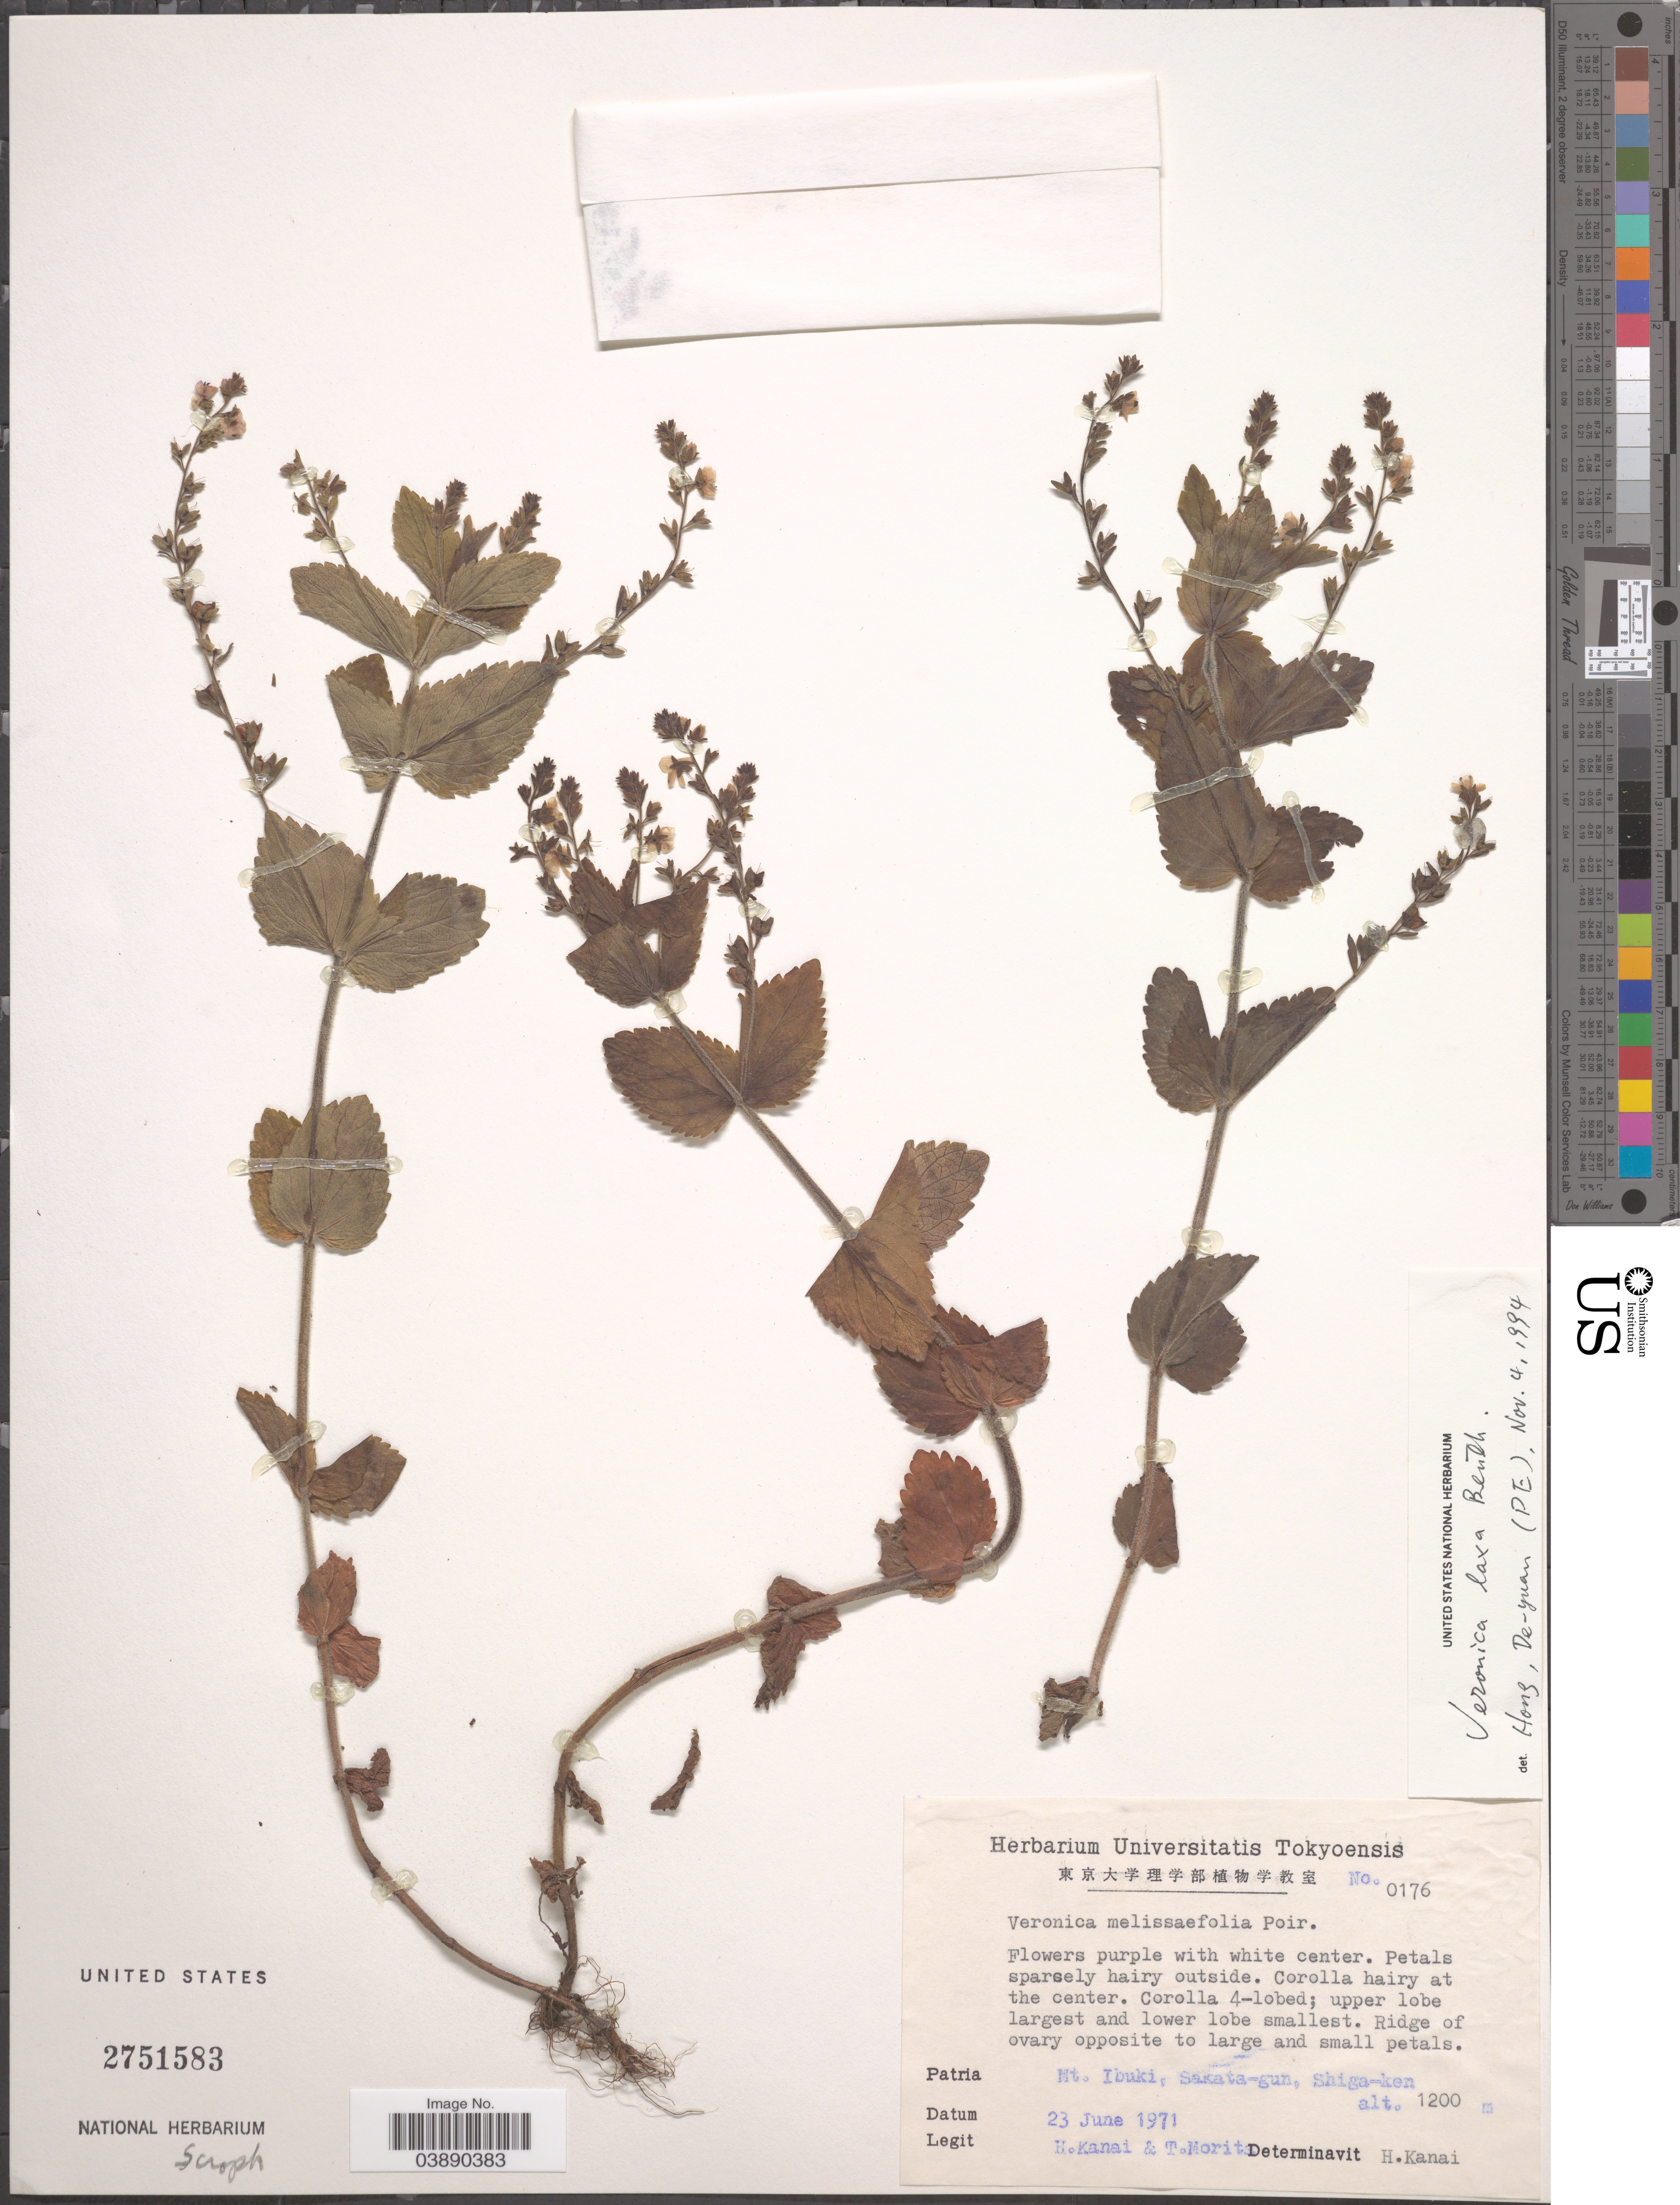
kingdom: Plantae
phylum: Tracheophyta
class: Magnoliopsida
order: Lamiales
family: Plantaginaceae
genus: Veronica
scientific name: Veronica laxa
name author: Benth.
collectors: H. Kanai & T. Morita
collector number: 0176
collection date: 1971-06-23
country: Japan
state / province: Siga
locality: Mt. Ibuki, Sakata-gun, Shiga-ken.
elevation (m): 1200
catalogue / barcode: US 2751583